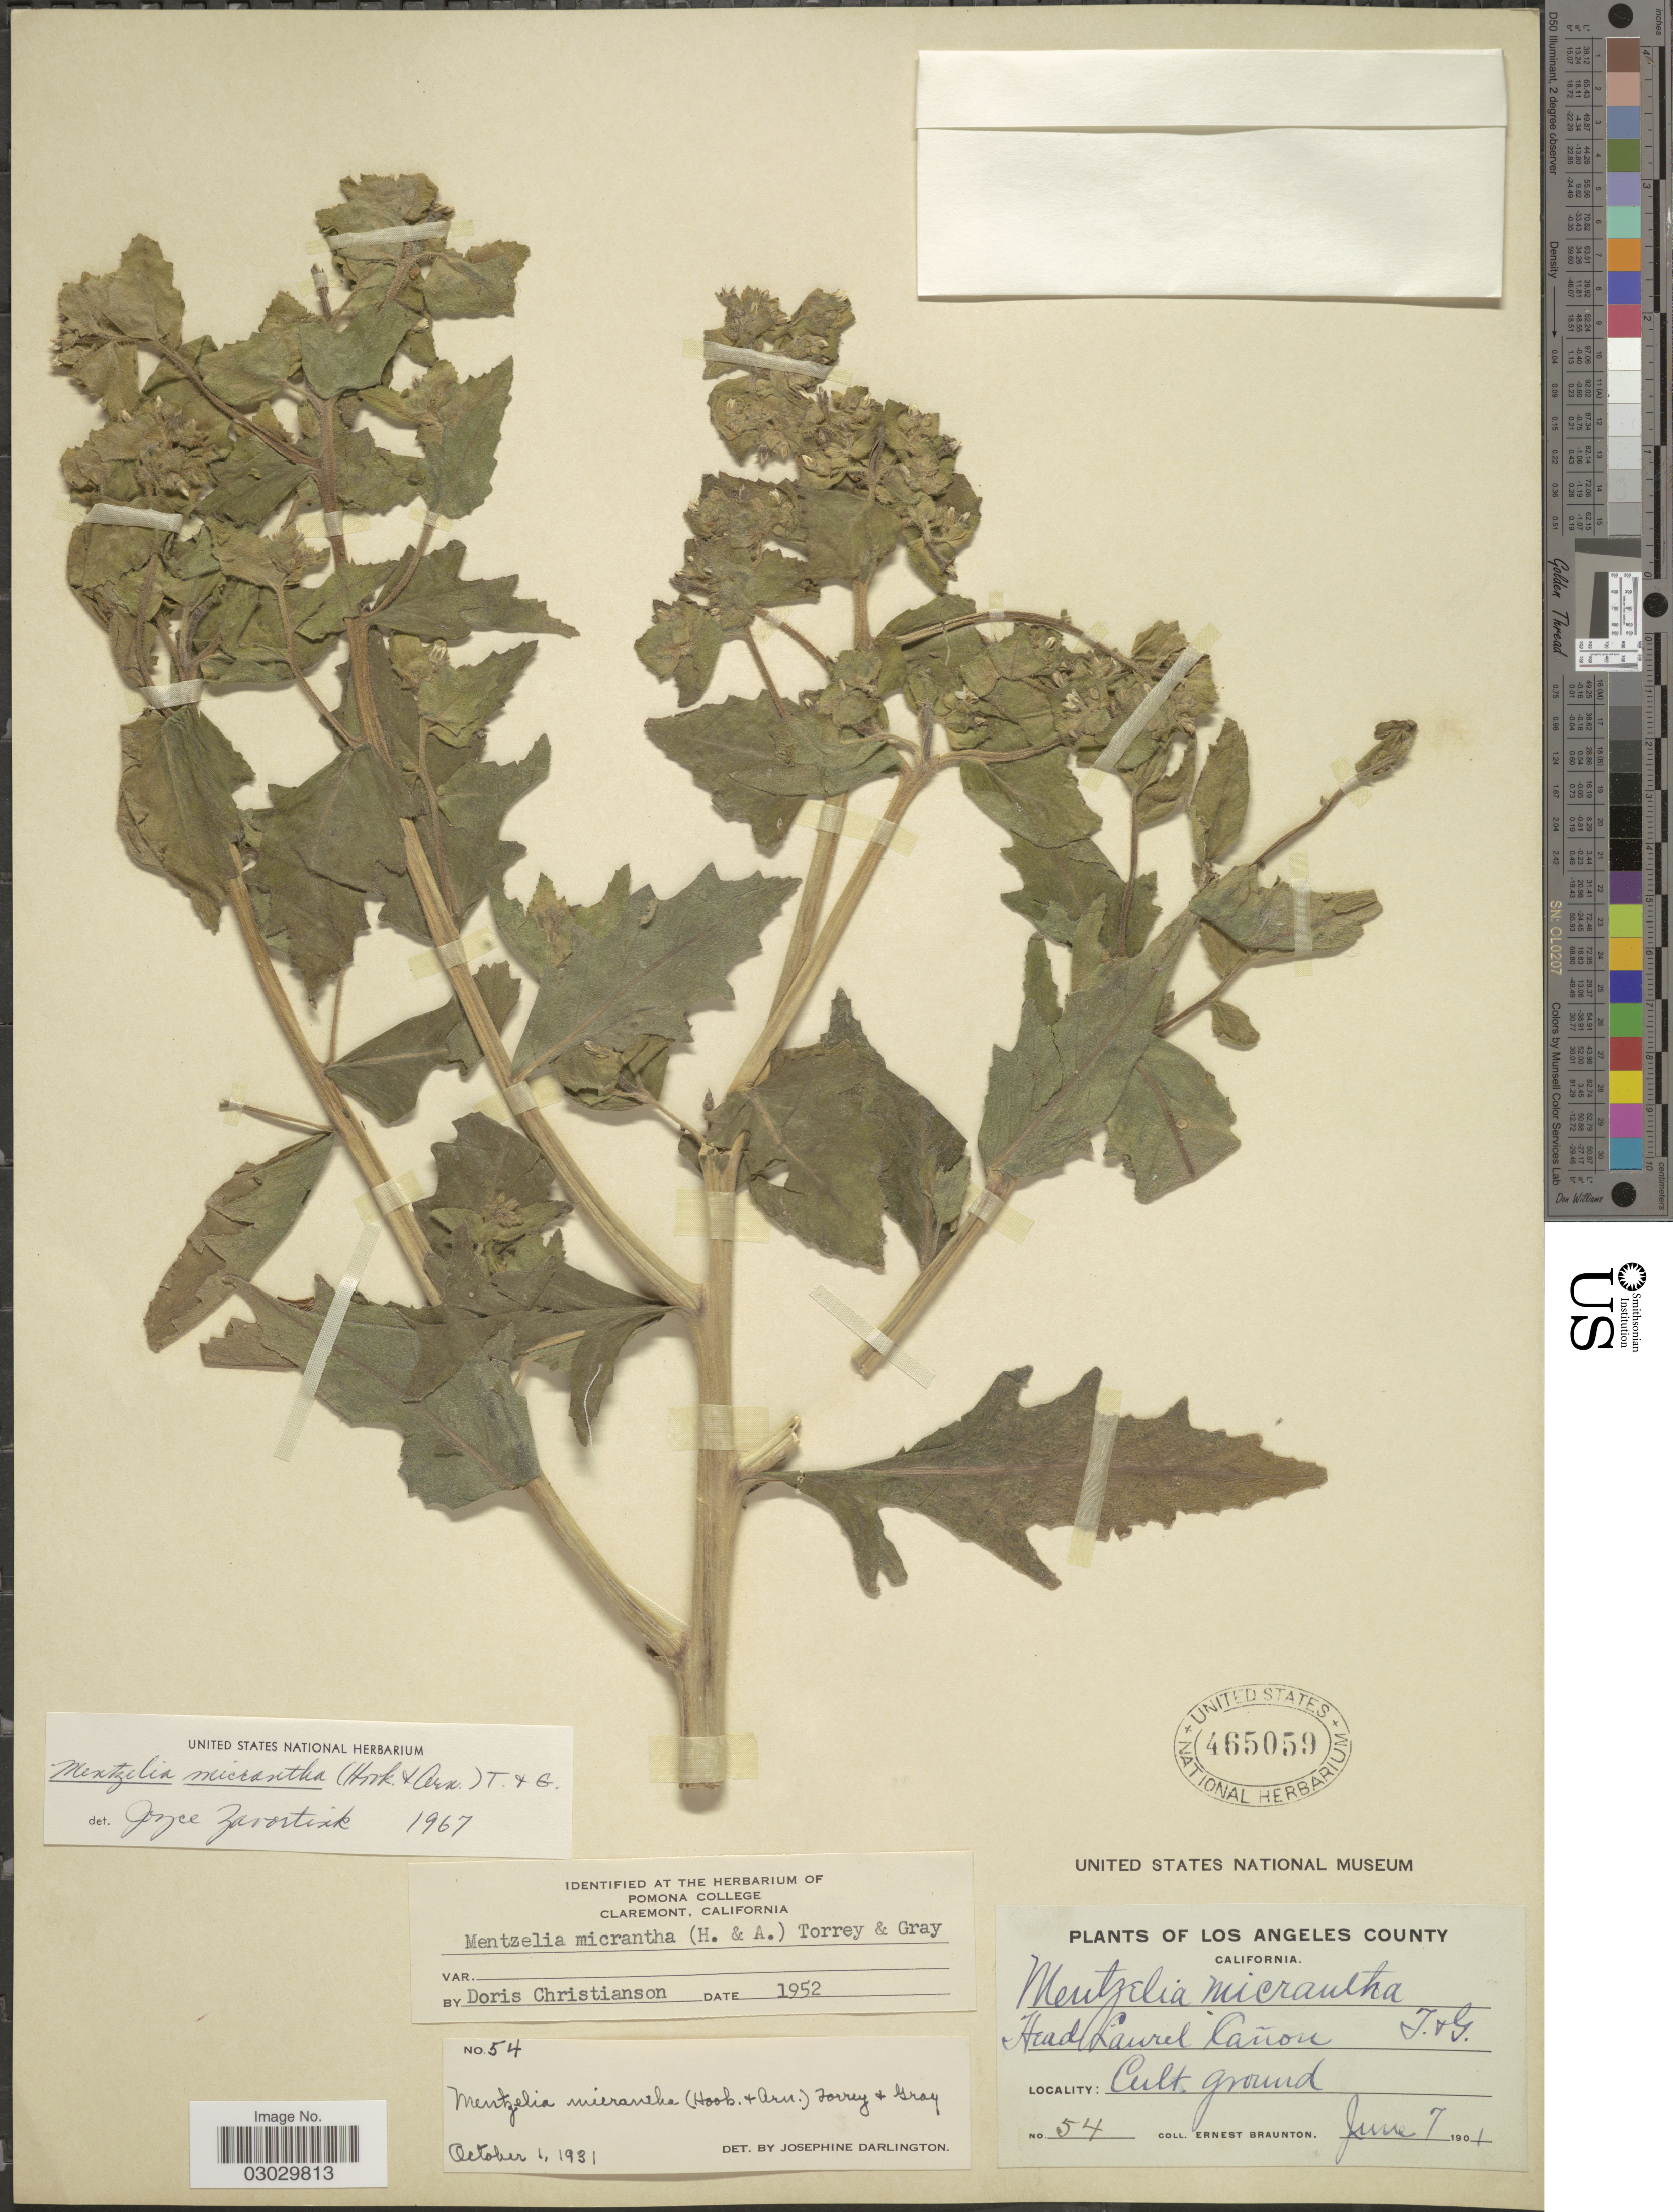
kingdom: Plantae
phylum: Tracheophyta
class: Magnoliopsida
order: Cornales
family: Loasaceae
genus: Mentzelia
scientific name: Mentzelia micrantha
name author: (Hook.) Torr. & A. Gray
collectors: E. Braunton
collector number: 54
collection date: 1901-06-07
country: United States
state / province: California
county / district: Los Angeles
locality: Los Angeles County. Head Laurel Cañon. Cult. ground.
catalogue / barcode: US 465059